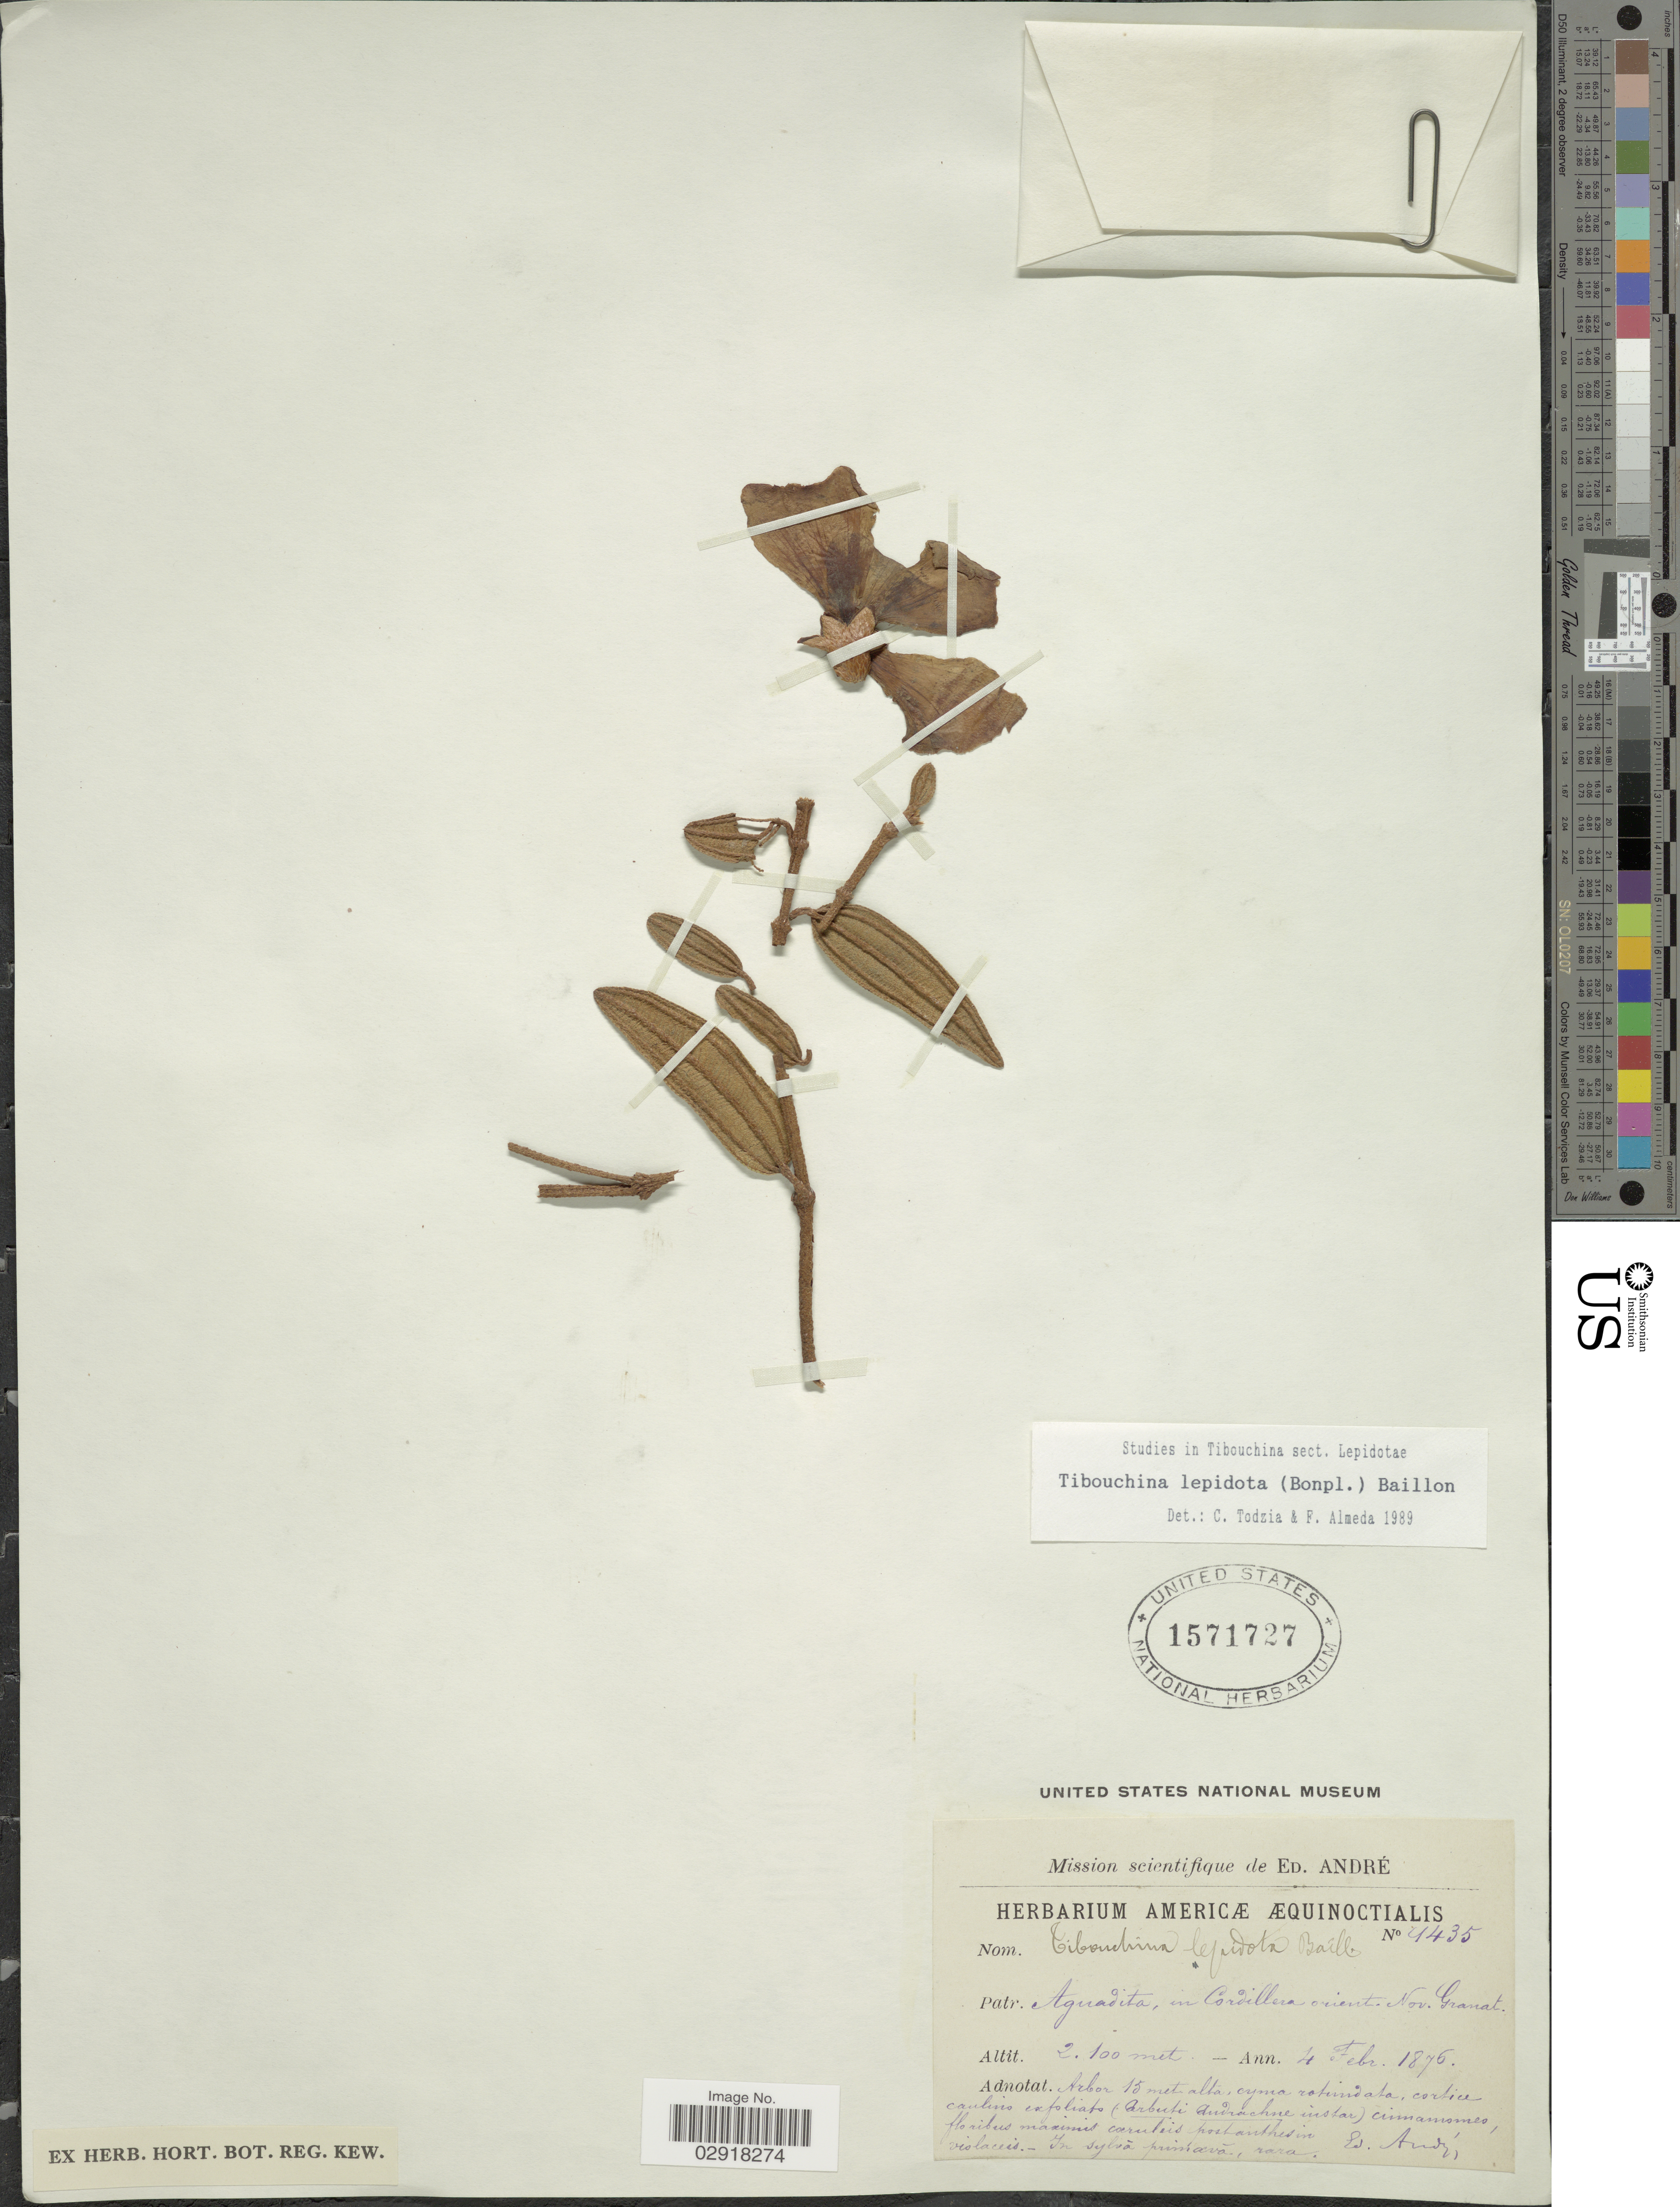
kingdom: Plantae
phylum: Tracheophyta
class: Magnoliopsida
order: Myrtales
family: Melastomataceae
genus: Andesanthus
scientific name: Andesanthus lepidotus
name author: (Humb. & Bonpl.) P.J.F. Guim. & Michelang.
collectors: É. F. André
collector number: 4435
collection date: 1876-02-04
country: Ecuador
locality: Aguadita, in Cordill. orient. Nor. Granat.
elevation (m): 2100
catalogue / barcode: US 1571727